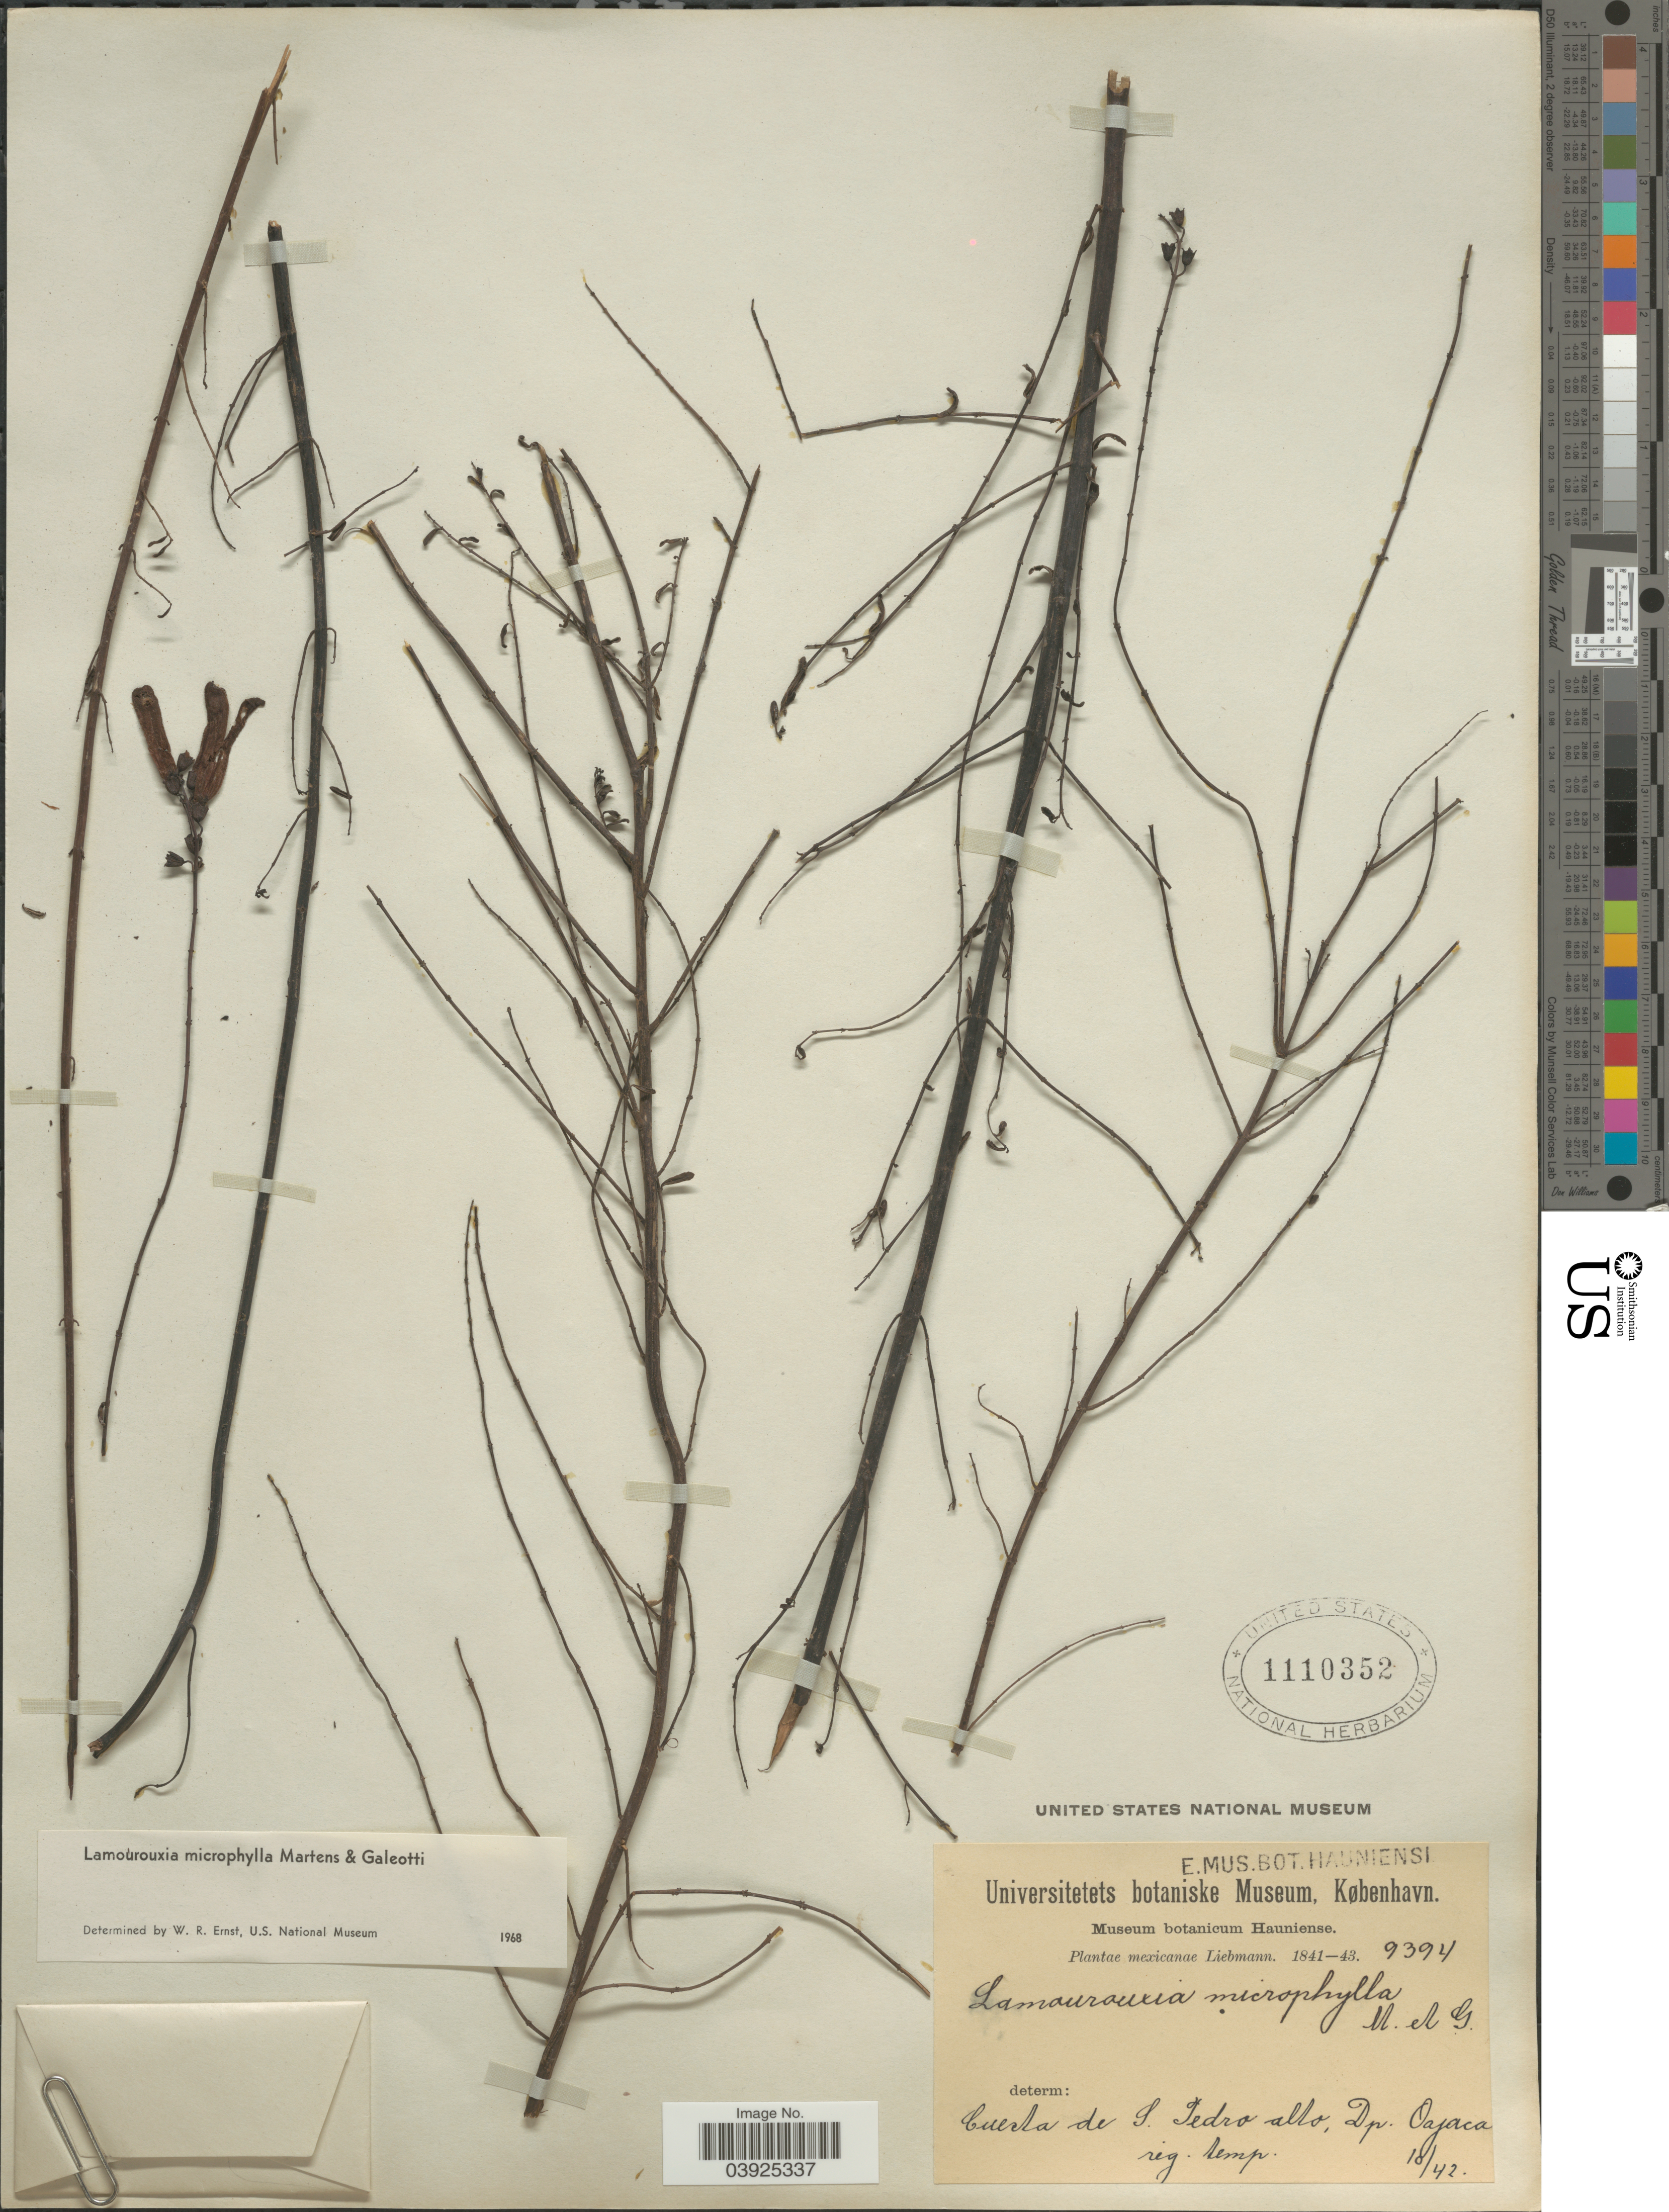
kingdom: Plantae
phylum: Tracheophyta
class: Magnoliopsida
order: Lamiales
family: Orobanchaceae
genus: Lamourouxia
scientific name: Lamourouxia microphylla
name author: M. Martens & Galeotti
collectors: Liebmann, --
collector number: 9394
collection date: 1842-10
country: Mexico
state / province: Oaxaca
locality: Cuesta de S. Pedro alto, Dp. Oajaca rég. Temp.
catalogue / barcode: US 1110352